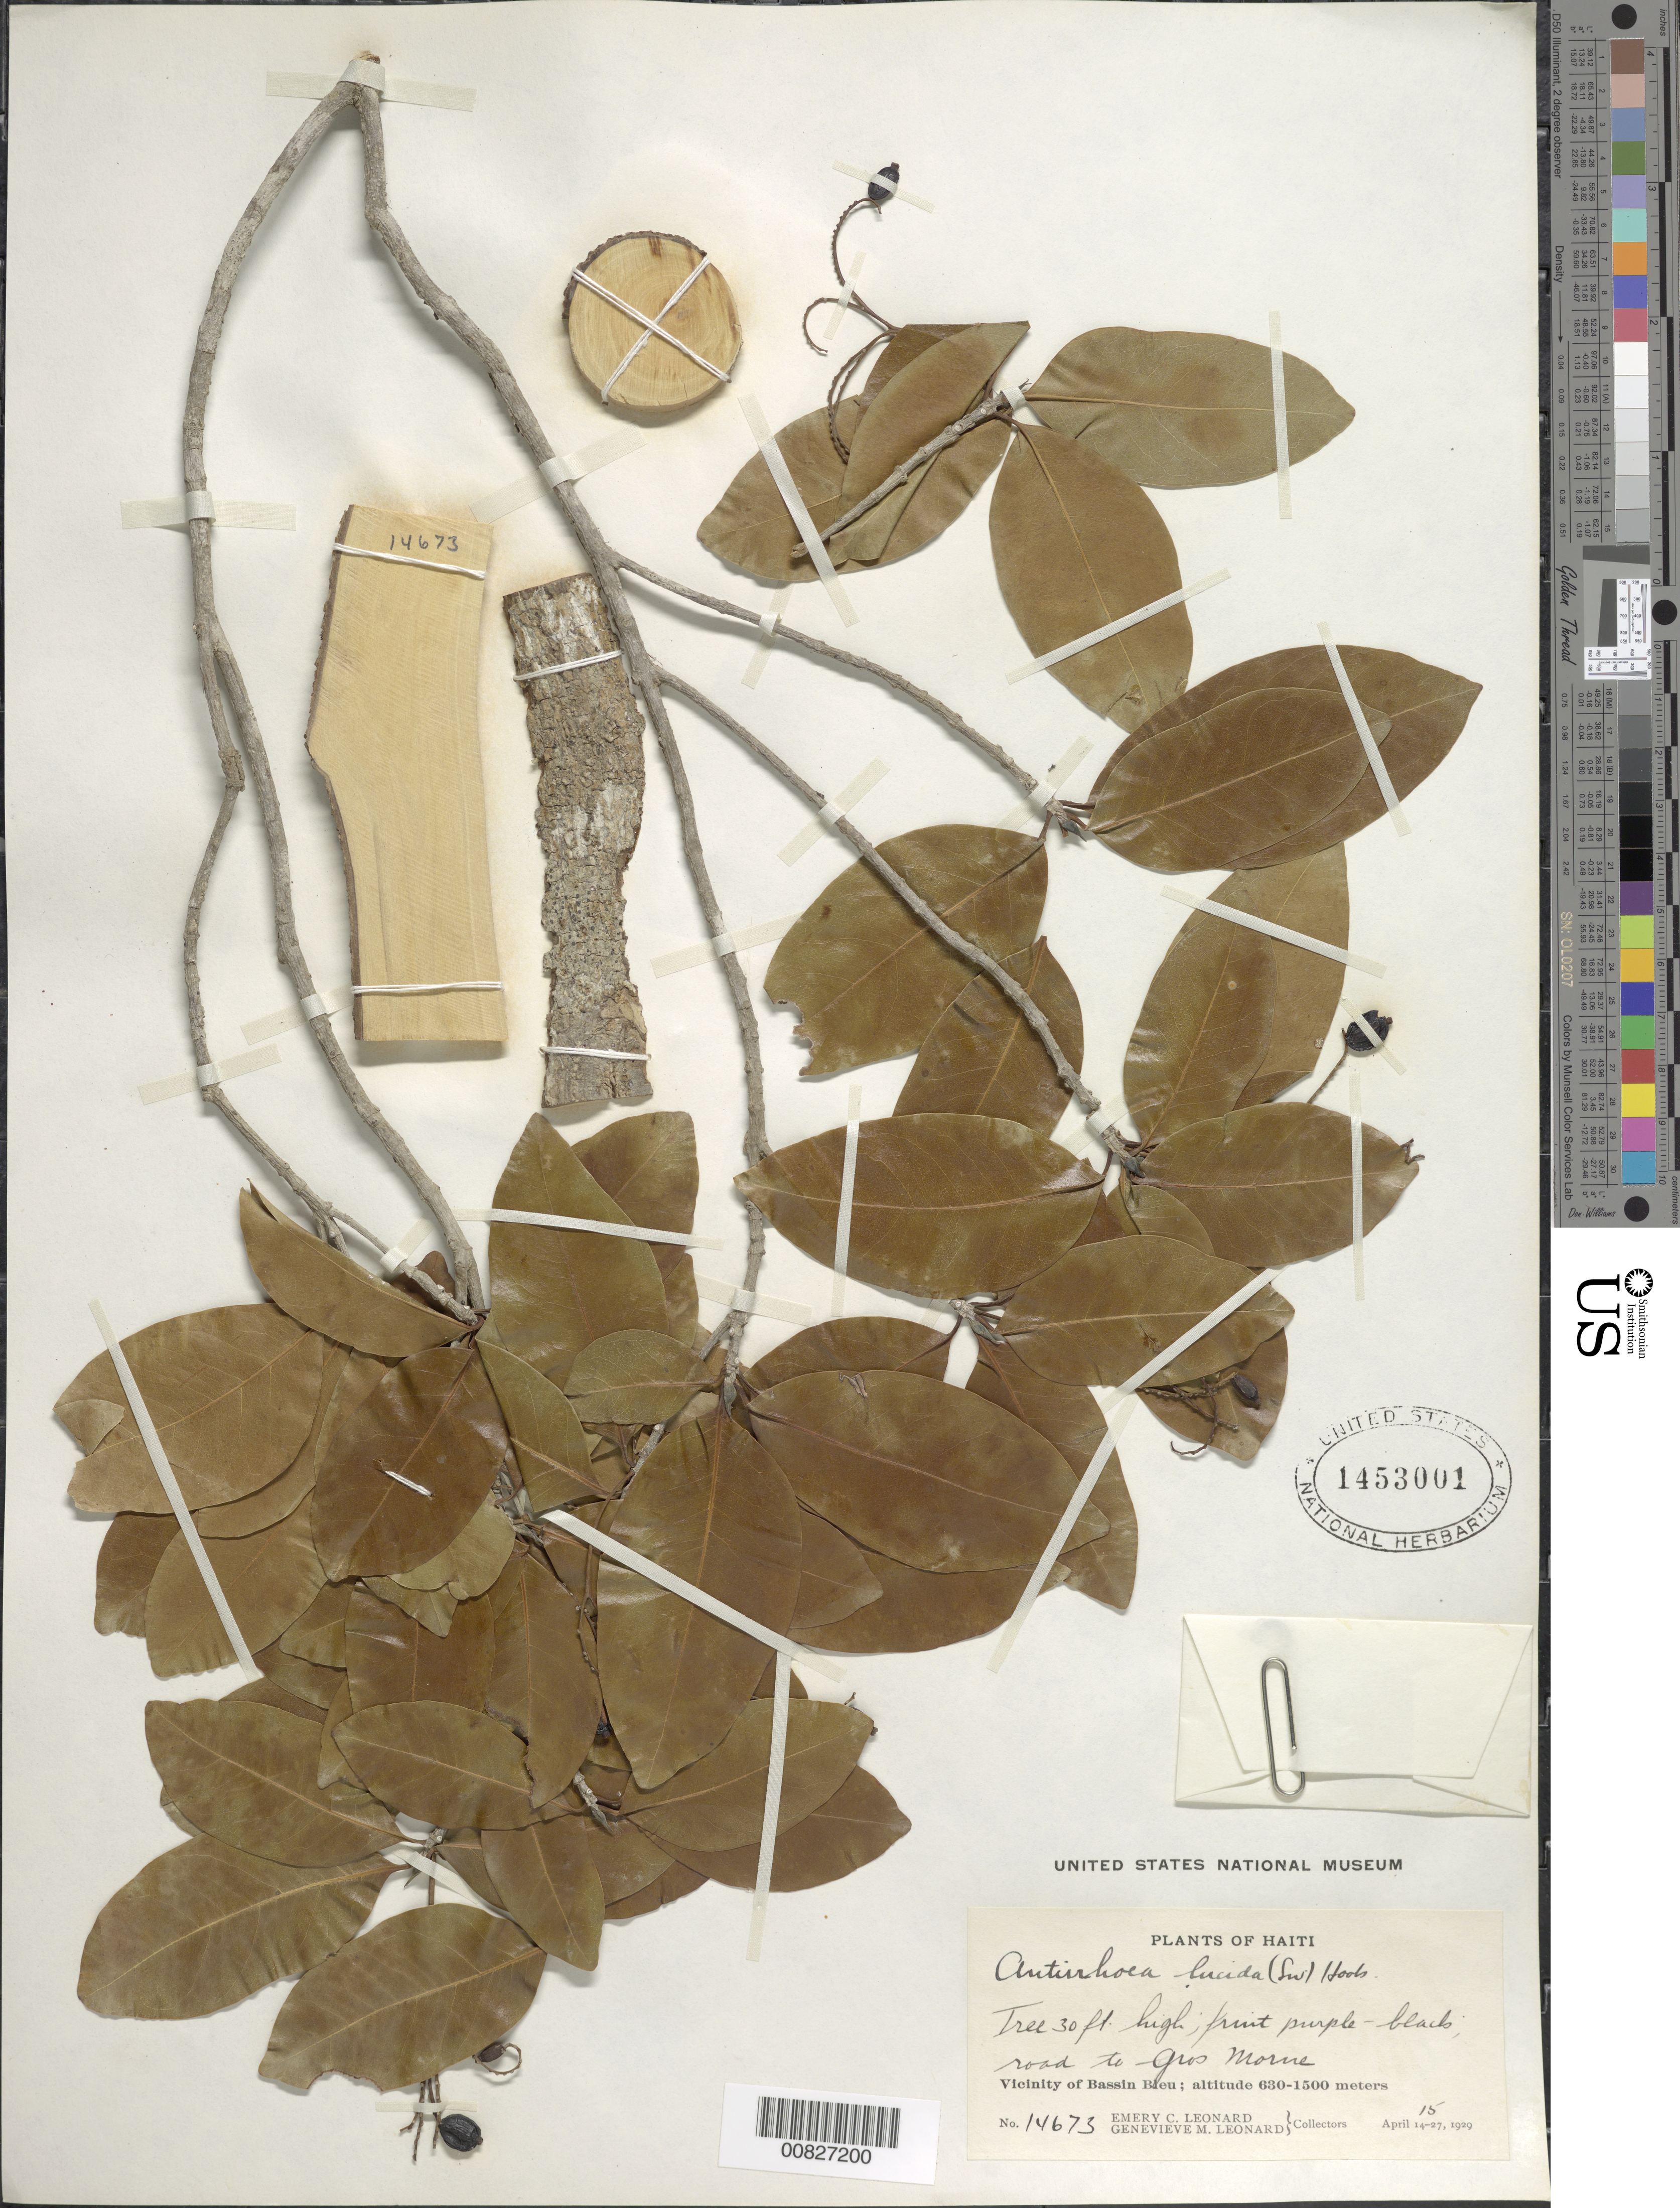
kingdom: Plantae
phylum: Tracheophyta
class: Magnoliopsida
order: Gentianales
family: Rubiaceae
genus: Stenostomum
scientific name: Stenostomum lucidum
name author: (Sw.) C.F. Gaertn.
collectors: E. C. Leonard & G. M. Leonard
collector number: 14673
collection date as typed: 15 Apr 1929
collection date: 1929-04-15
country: Haiti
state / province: Nord-Ouest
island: Hispaniola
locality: Vicinity of Bassin Bleu, road to Gros Morne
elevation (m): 630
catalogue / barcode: US 1453001